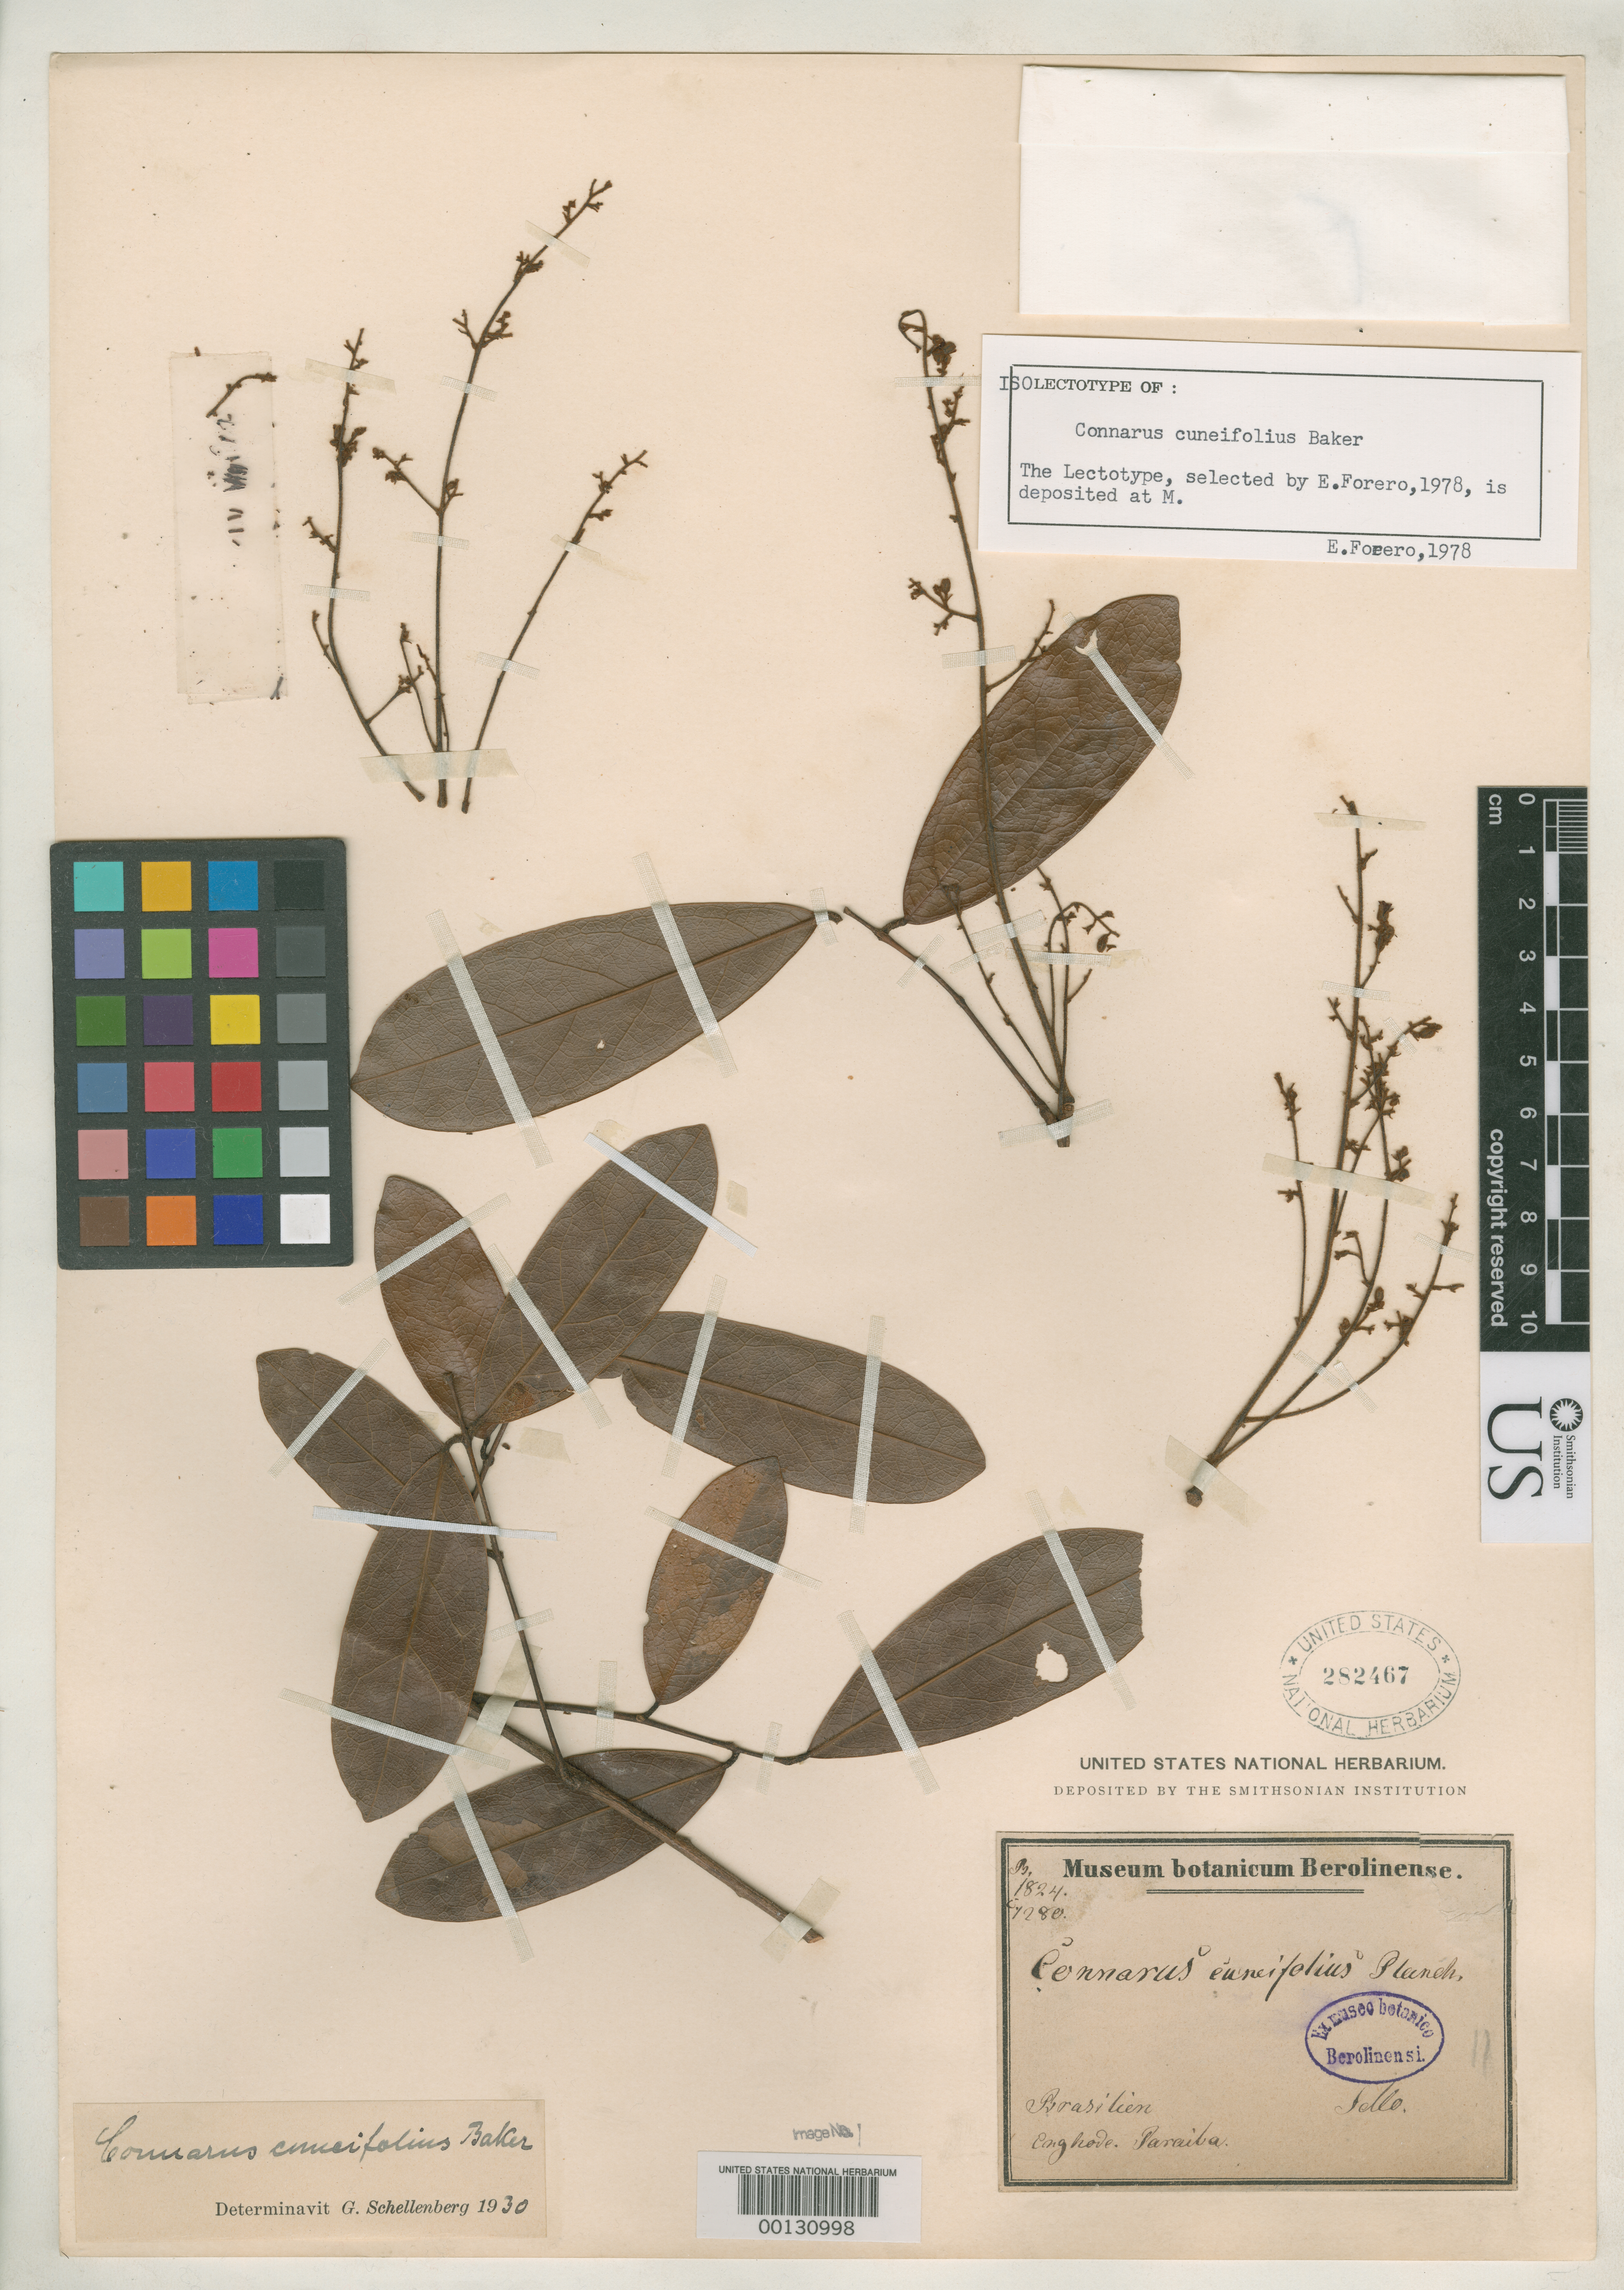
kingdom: Plantae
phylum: Tracheophyta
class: Magnoliopsida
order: Oxalidales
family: Connaraceae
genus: Connarus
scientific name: Connarus cuneifolius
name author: Baker in Mart.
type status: Type Collection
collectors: F. Sellow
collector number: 1824, 1280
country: Brazil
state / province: Rio de Janeiro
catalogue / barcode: US 282467